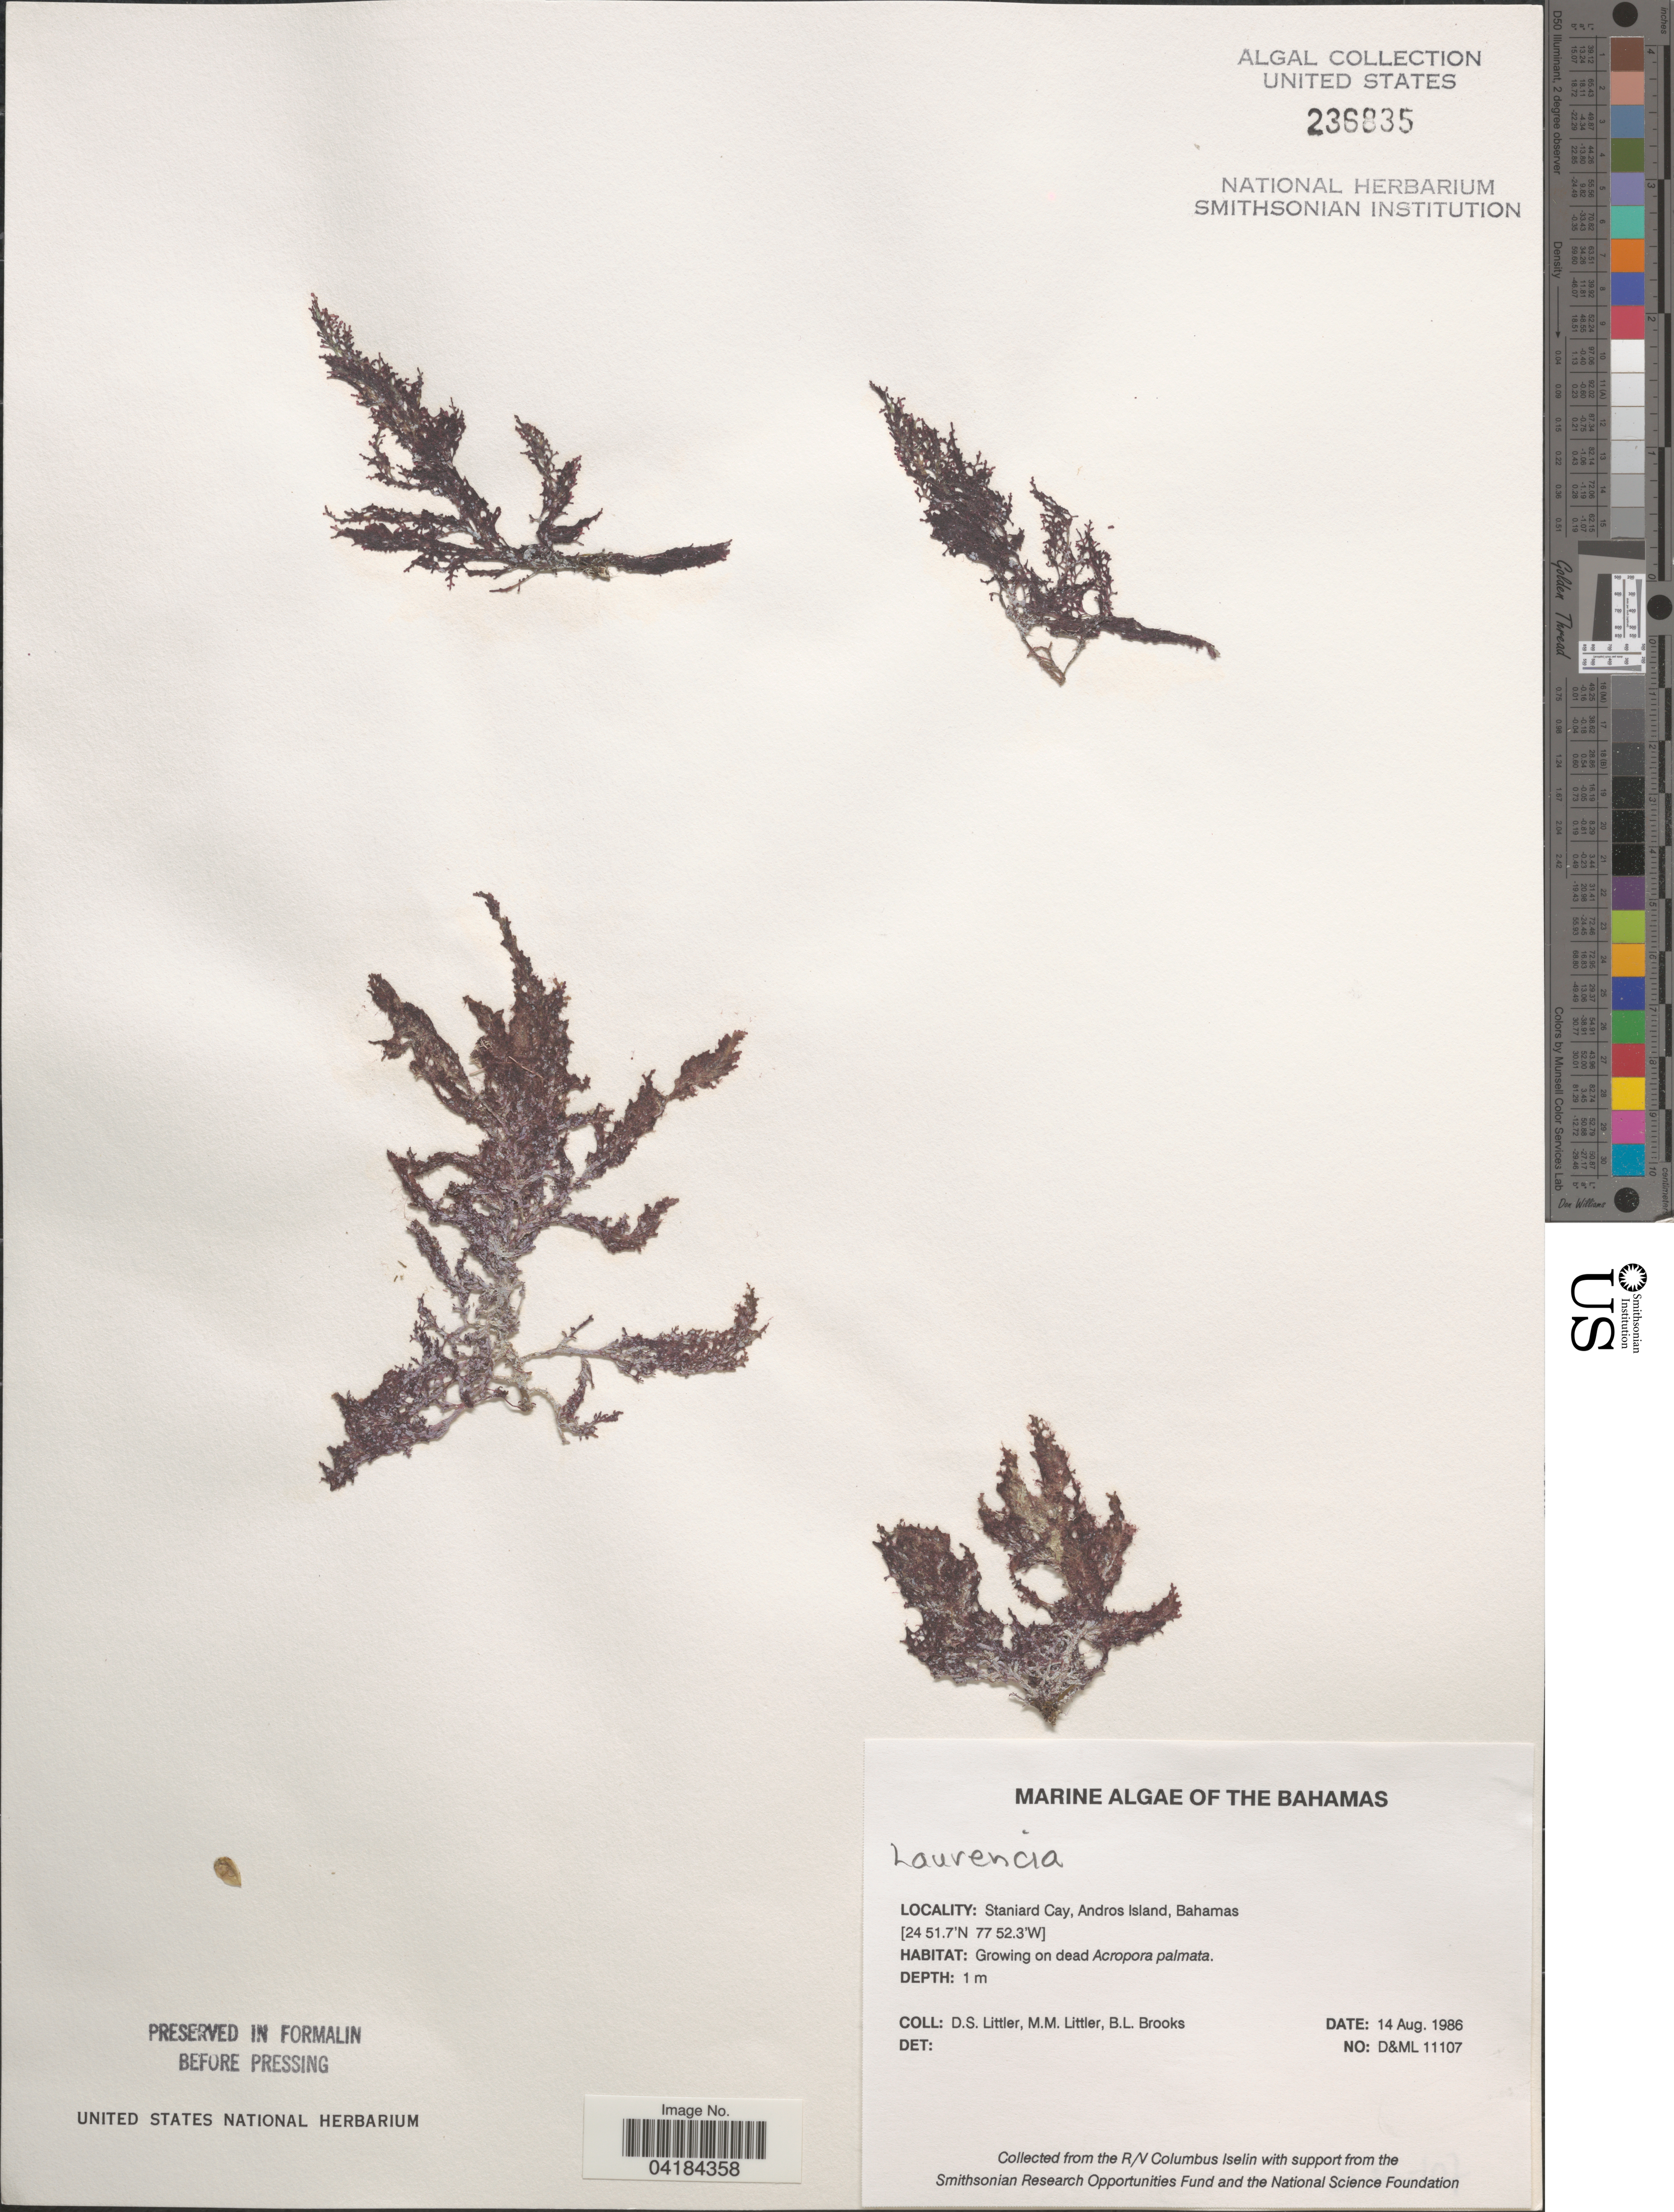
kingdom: Plantae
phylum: Rhodophyta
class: Florideophyceae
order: Ceramiales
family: Rhodomelaceae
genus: Laurencia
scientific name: Laurencia sp.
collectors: D. S. Littler & B. Brooks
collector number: D&ML11107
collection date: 1986-08-14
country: Bahamas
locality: The Bahamas. Staniard Cay, Andros Island, Bahamas.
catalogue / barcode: US 236835